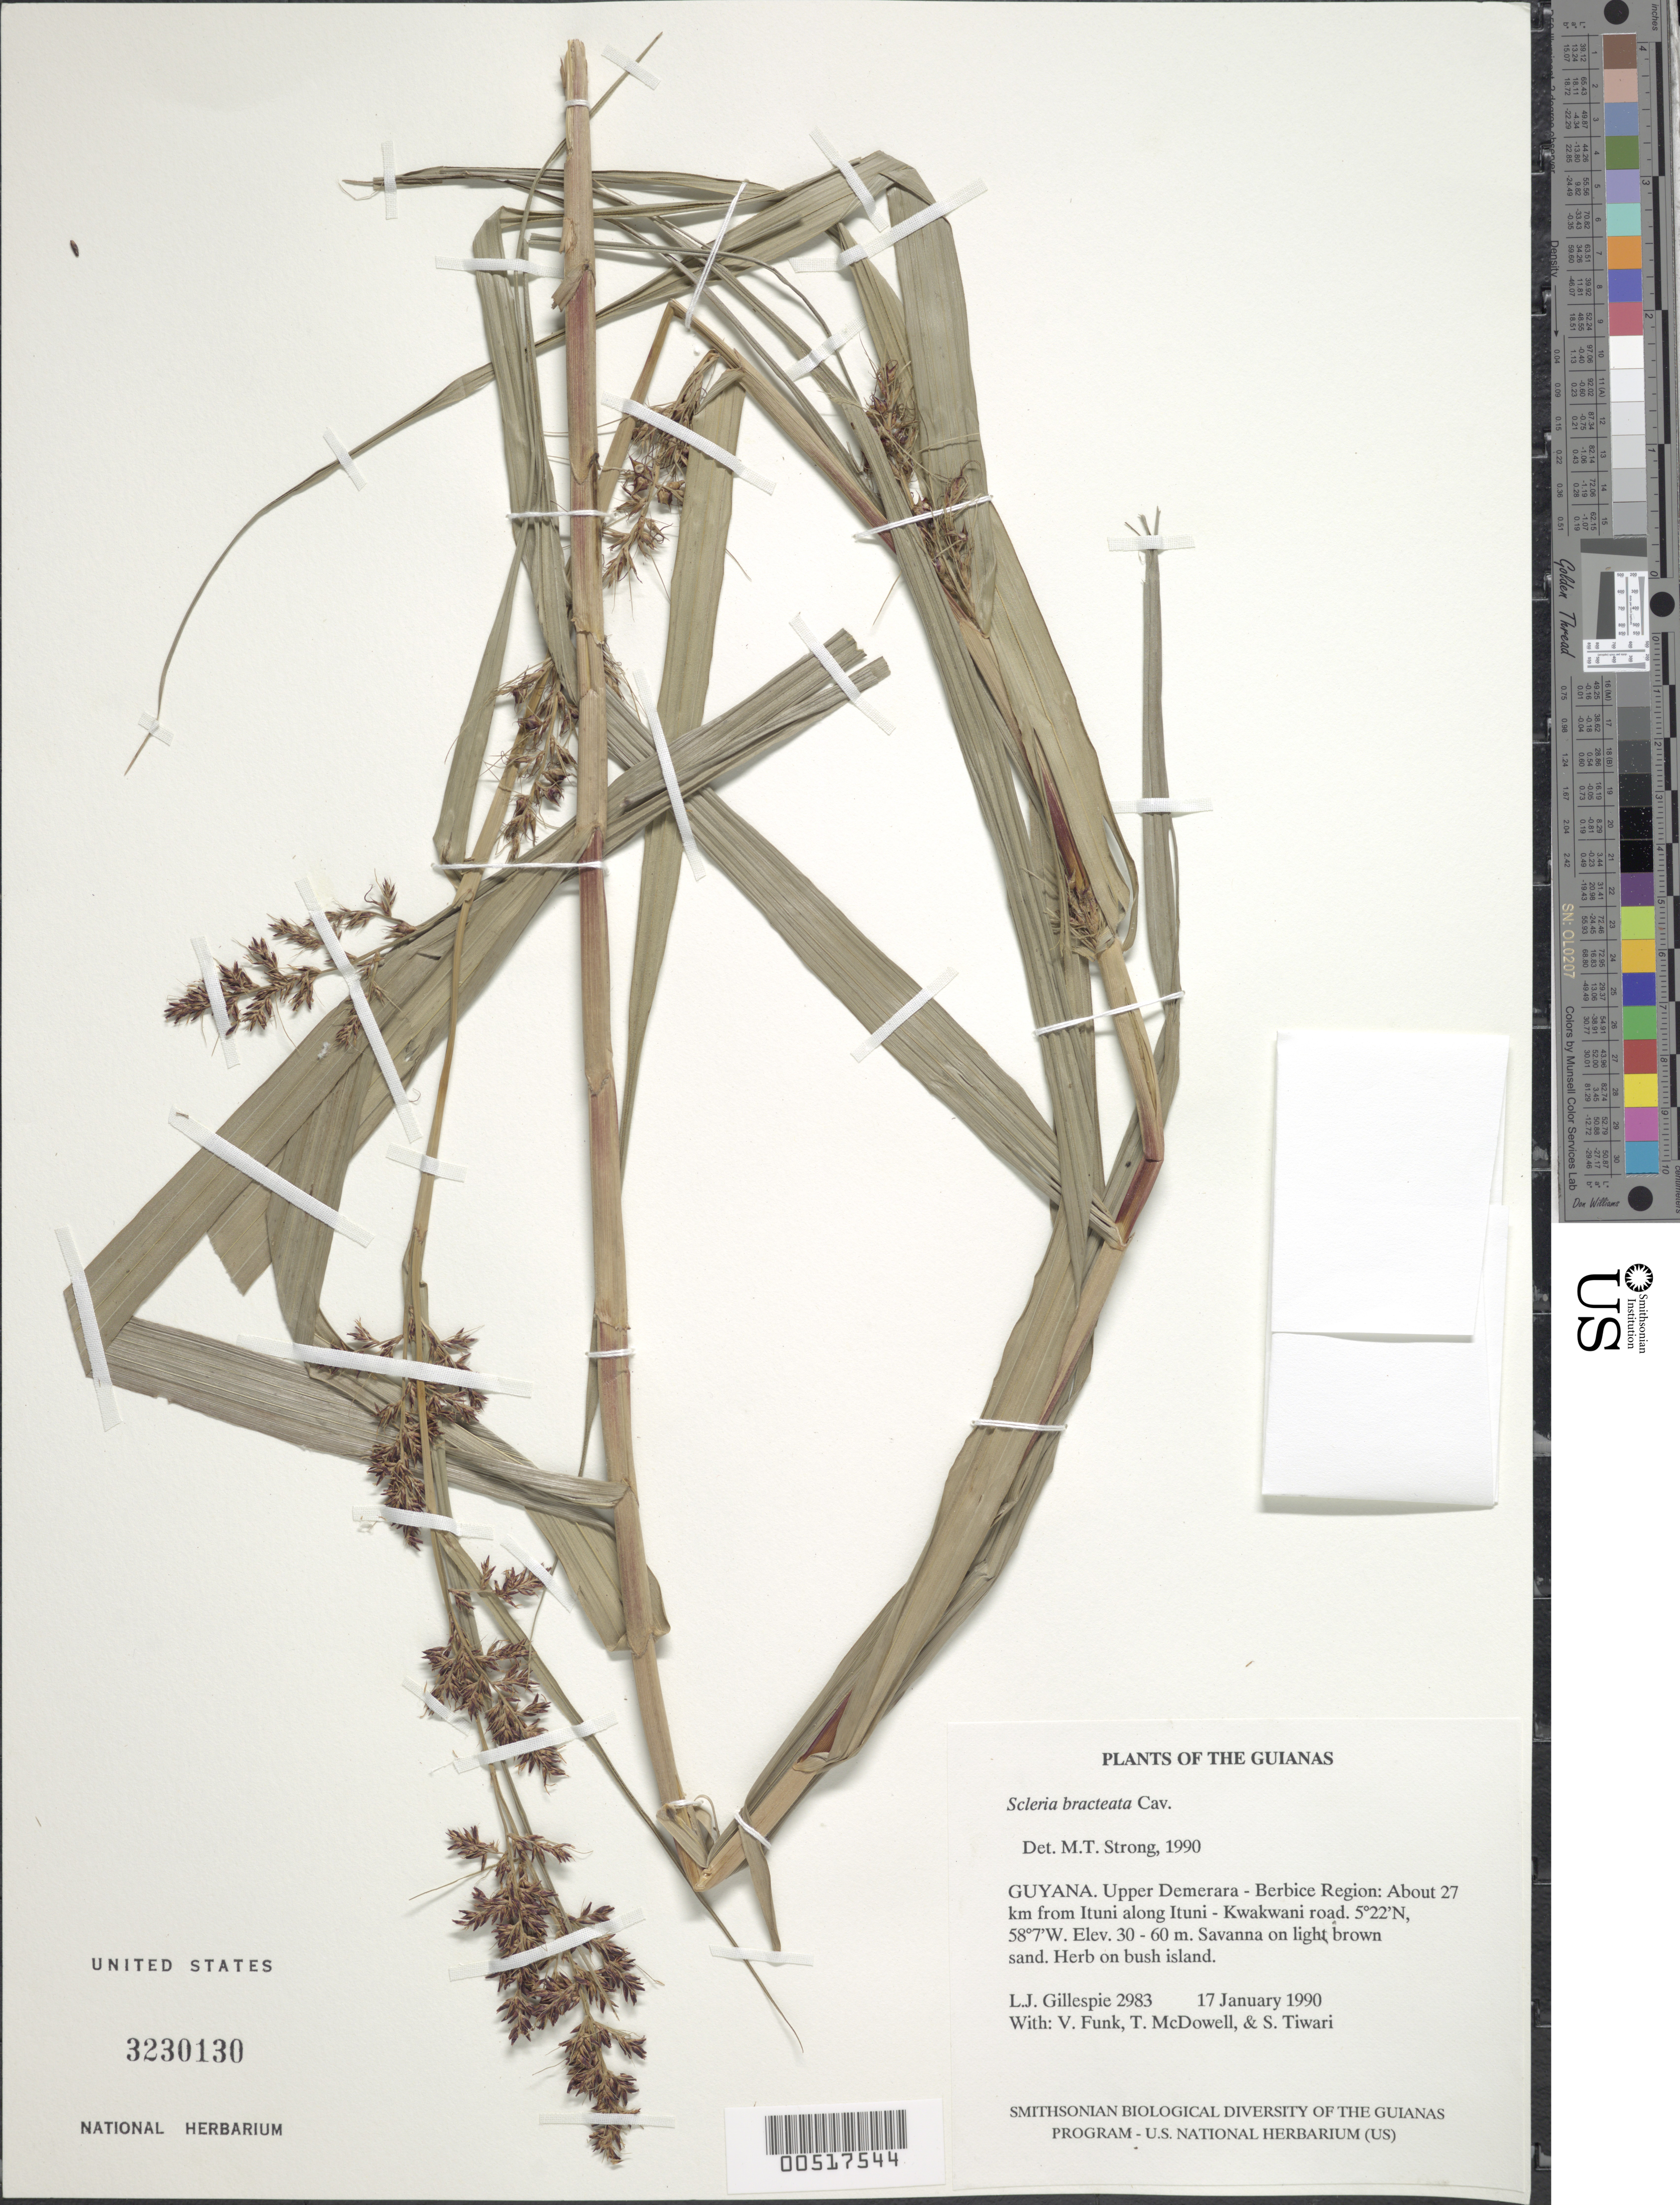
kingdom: Plantae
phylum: Tracheophyta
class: Liliopsida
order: Poales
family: Cyperaceae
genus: Scleria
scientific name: Scleria bracteata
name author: Cav.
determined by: Strong, M. T., (US), Smithsonian Institution - National Museum of Natural History (UNITED STATES)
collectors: L. J. Gillespie, V. Funk, T. McDowell & S. Tiwari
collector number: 2983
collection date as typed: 17 January 1990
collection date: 1990-01-17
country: Guyana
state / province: U. Demerara-Berbice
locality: About 27 km from Ituni along Ituni - Kwakwani road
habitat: Savanna on light brown sand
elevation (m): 30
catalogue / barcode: US 3230130